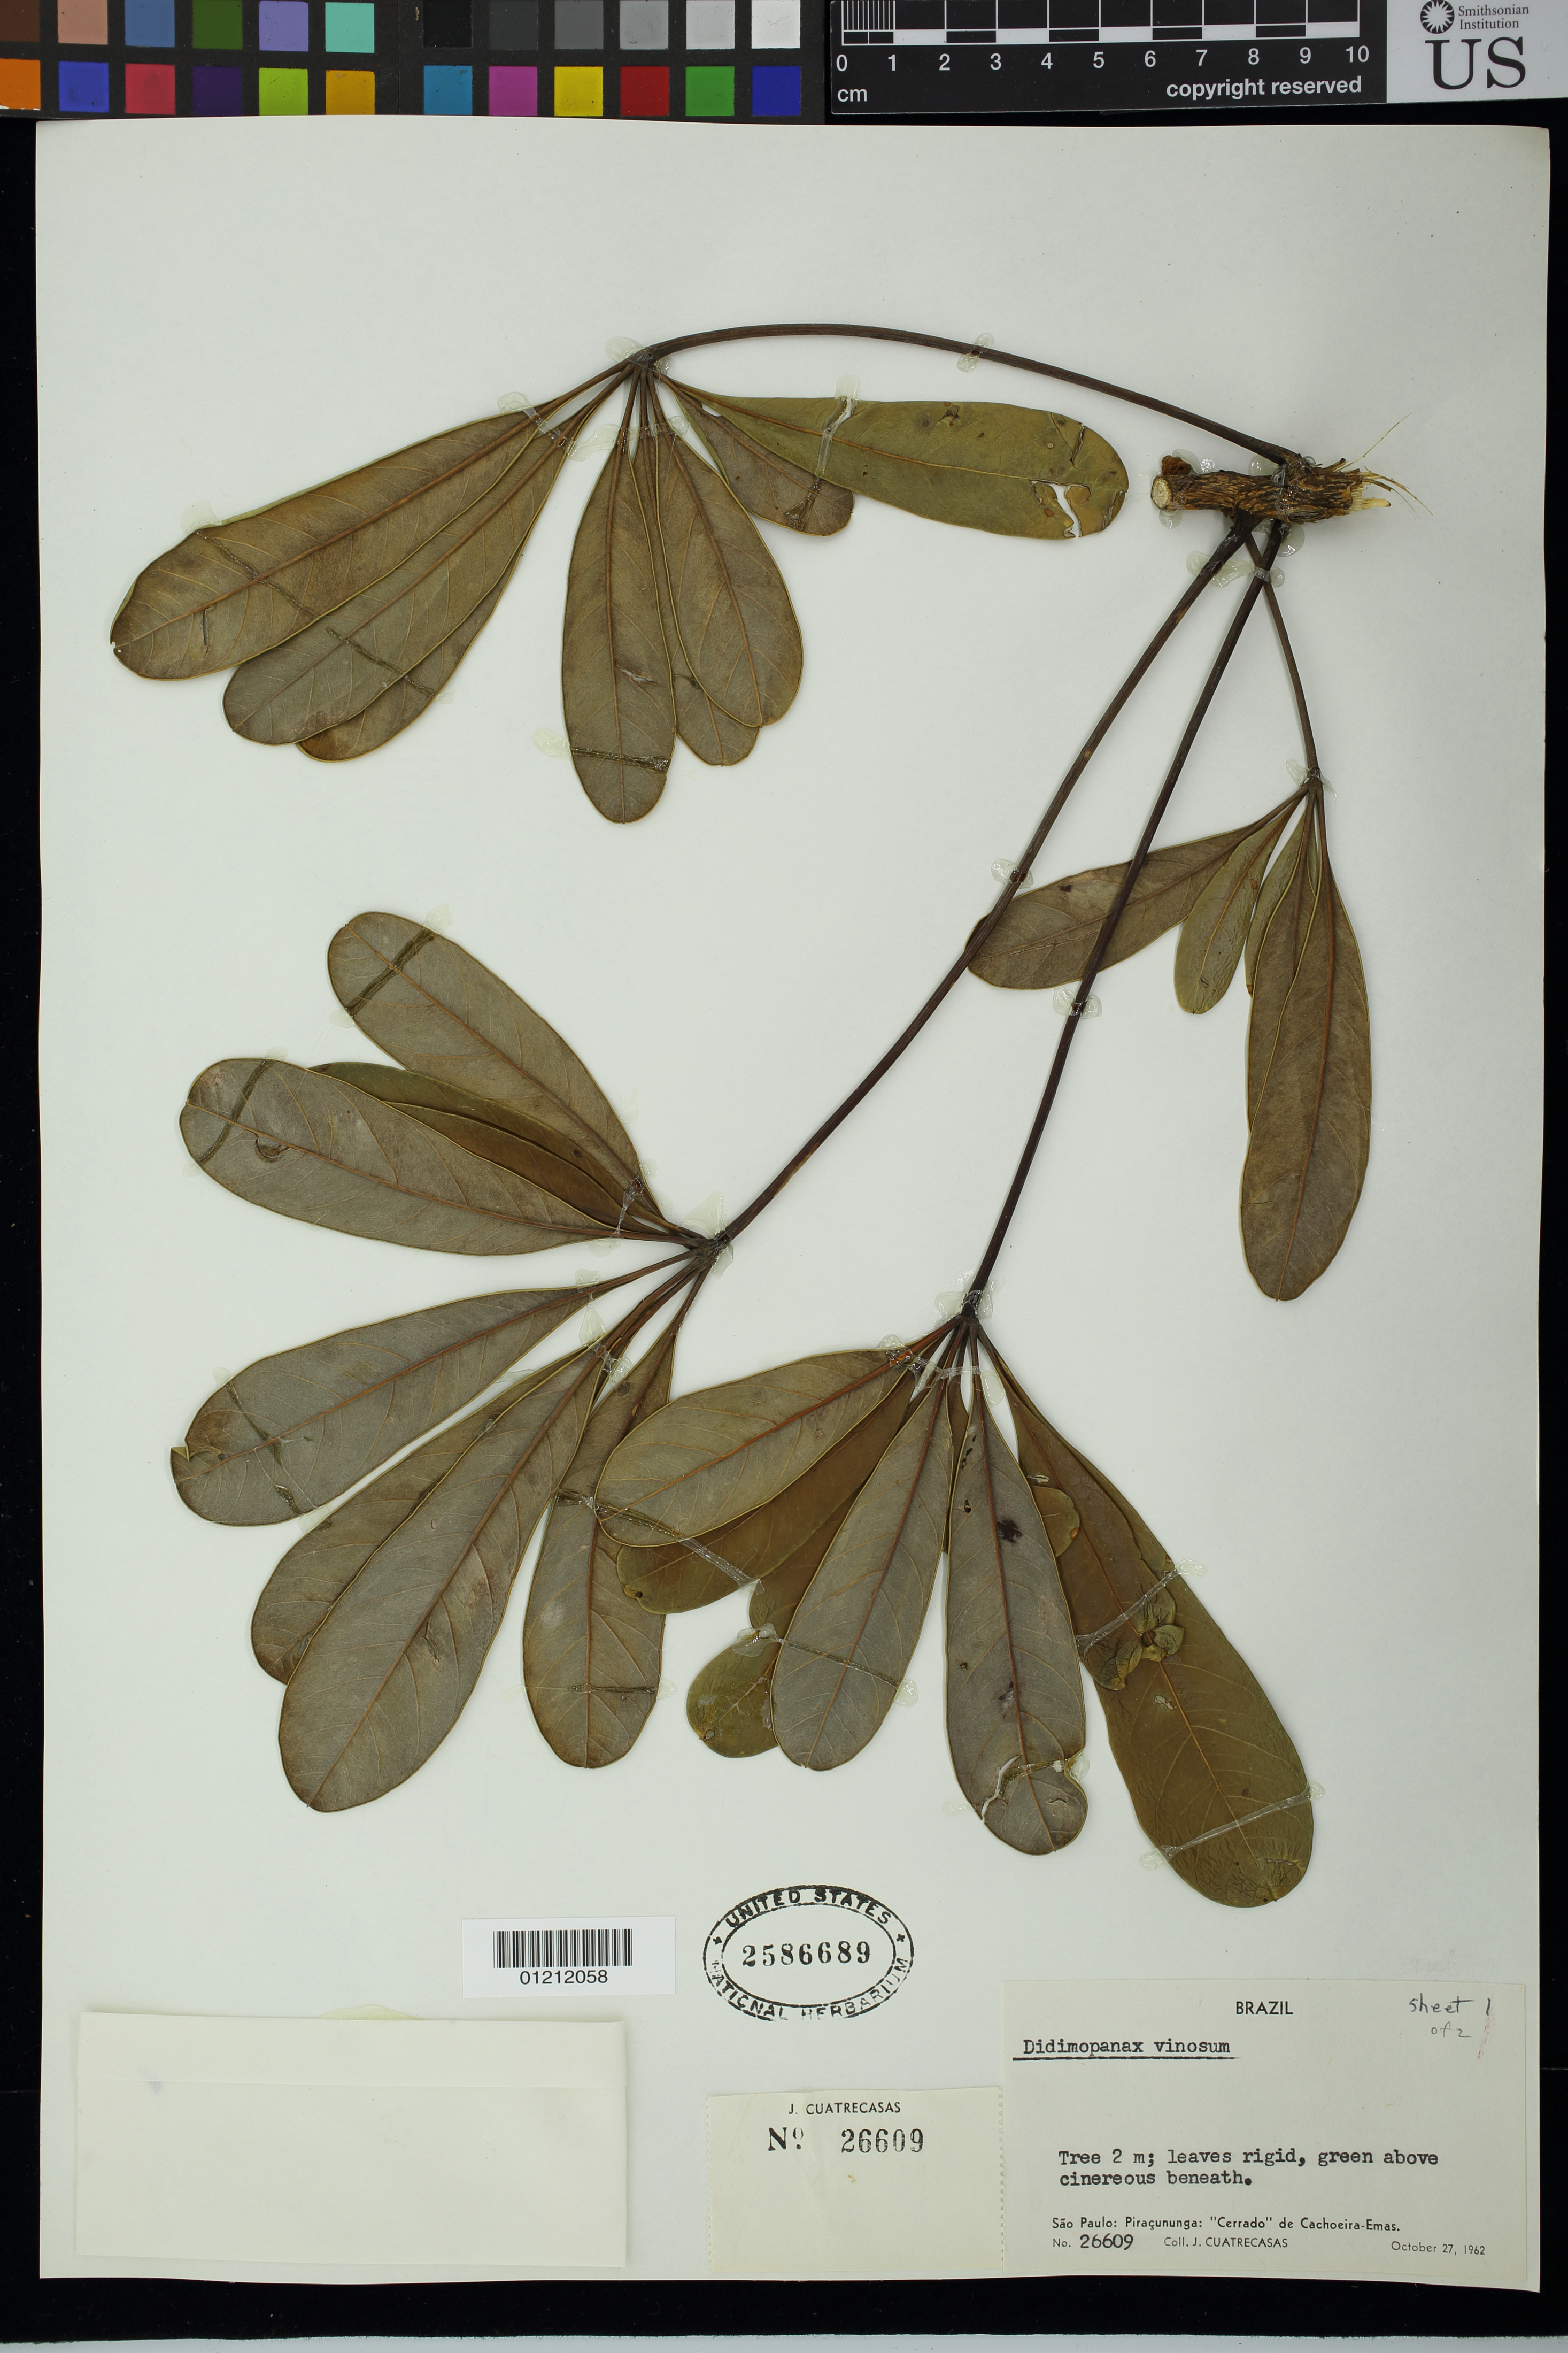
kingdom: Plantae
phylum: Tracheophyta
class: Magnoliopsida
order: Apiales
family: Araliaceae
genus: Schefflera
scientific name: Schefflera vinosa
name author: (Cham. & Schltdl.) Frodin & Fiaschi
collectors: J. Cuatrecasas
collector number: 26609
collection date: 1962-10-27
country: Brazil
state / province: São Paulo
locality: Piratununga: "Cerrado" de Cachoeira-Emas.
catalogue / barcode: US 2586689